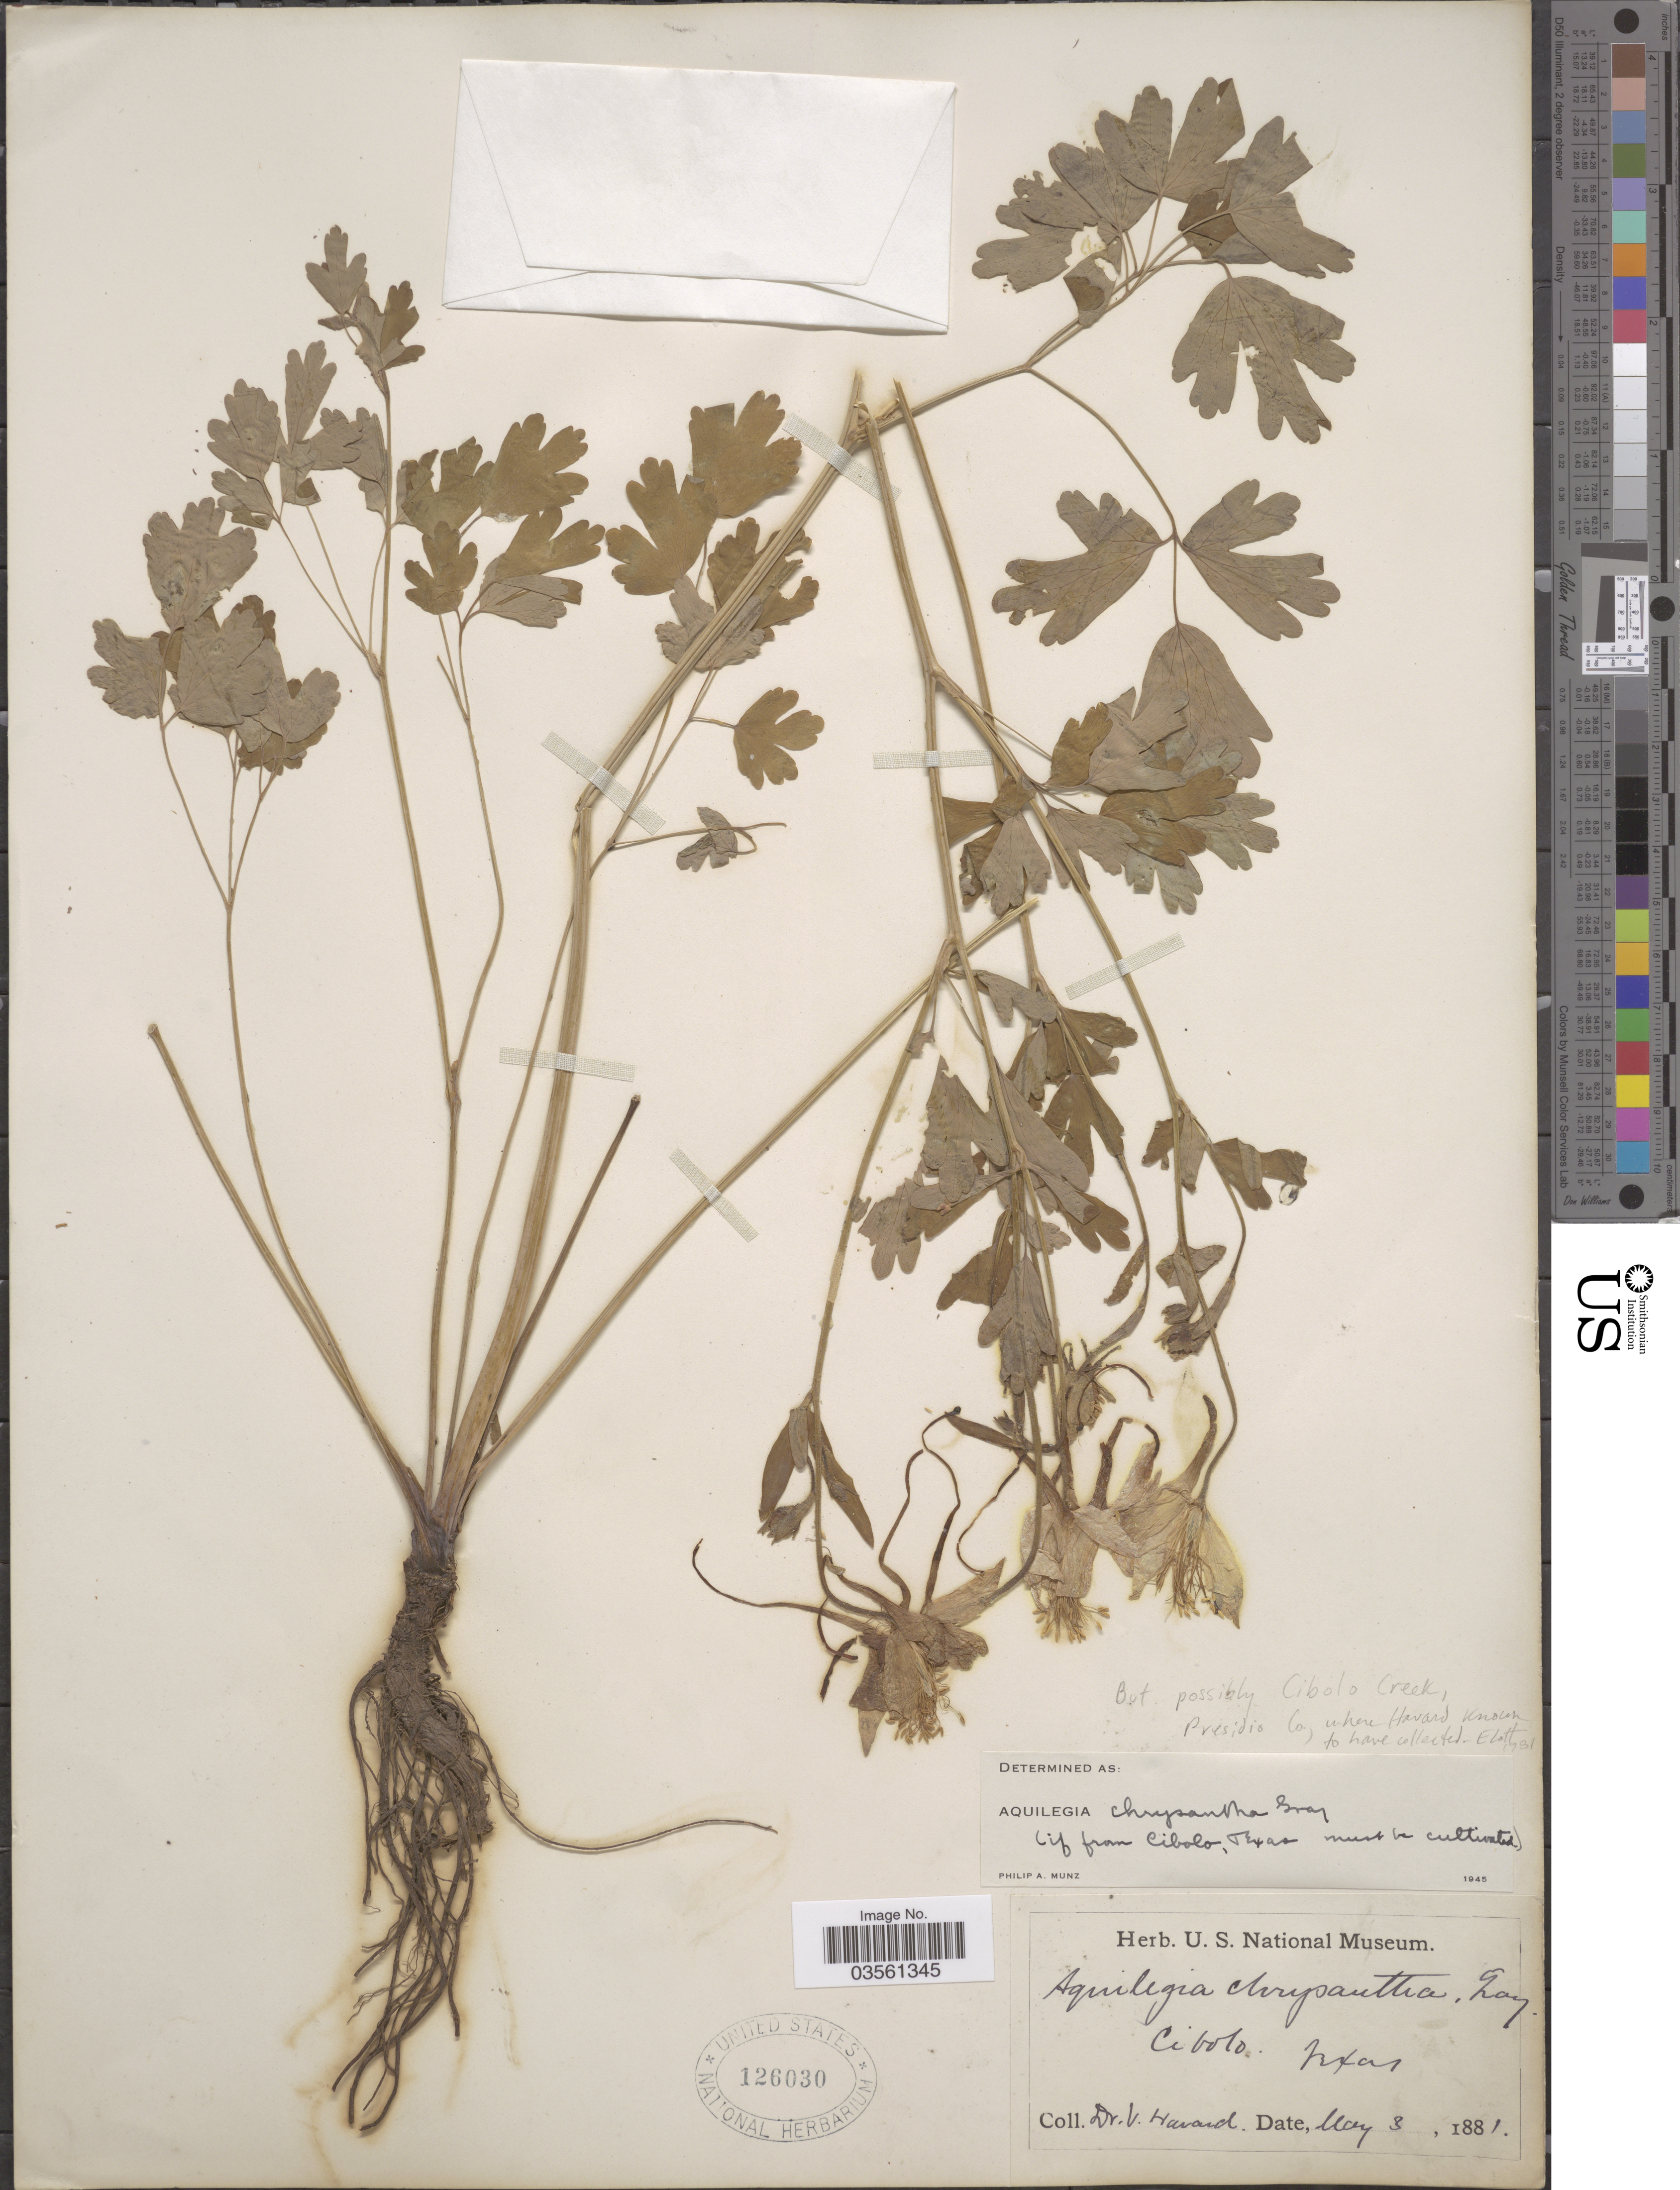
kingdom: Plantae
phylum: Tracheophyta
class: Magnoliopsida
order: Ranunculales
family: Ranunculaceae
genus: Aquilegia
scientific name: Aquilegia chrysantha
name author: A. Gray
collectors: V. Havard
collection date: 1881-05-03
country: United States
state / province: Texas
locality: Cibolo. Possibly [unsure placement] Cibolo Creek, Presidio Co.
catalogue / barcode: US 126030